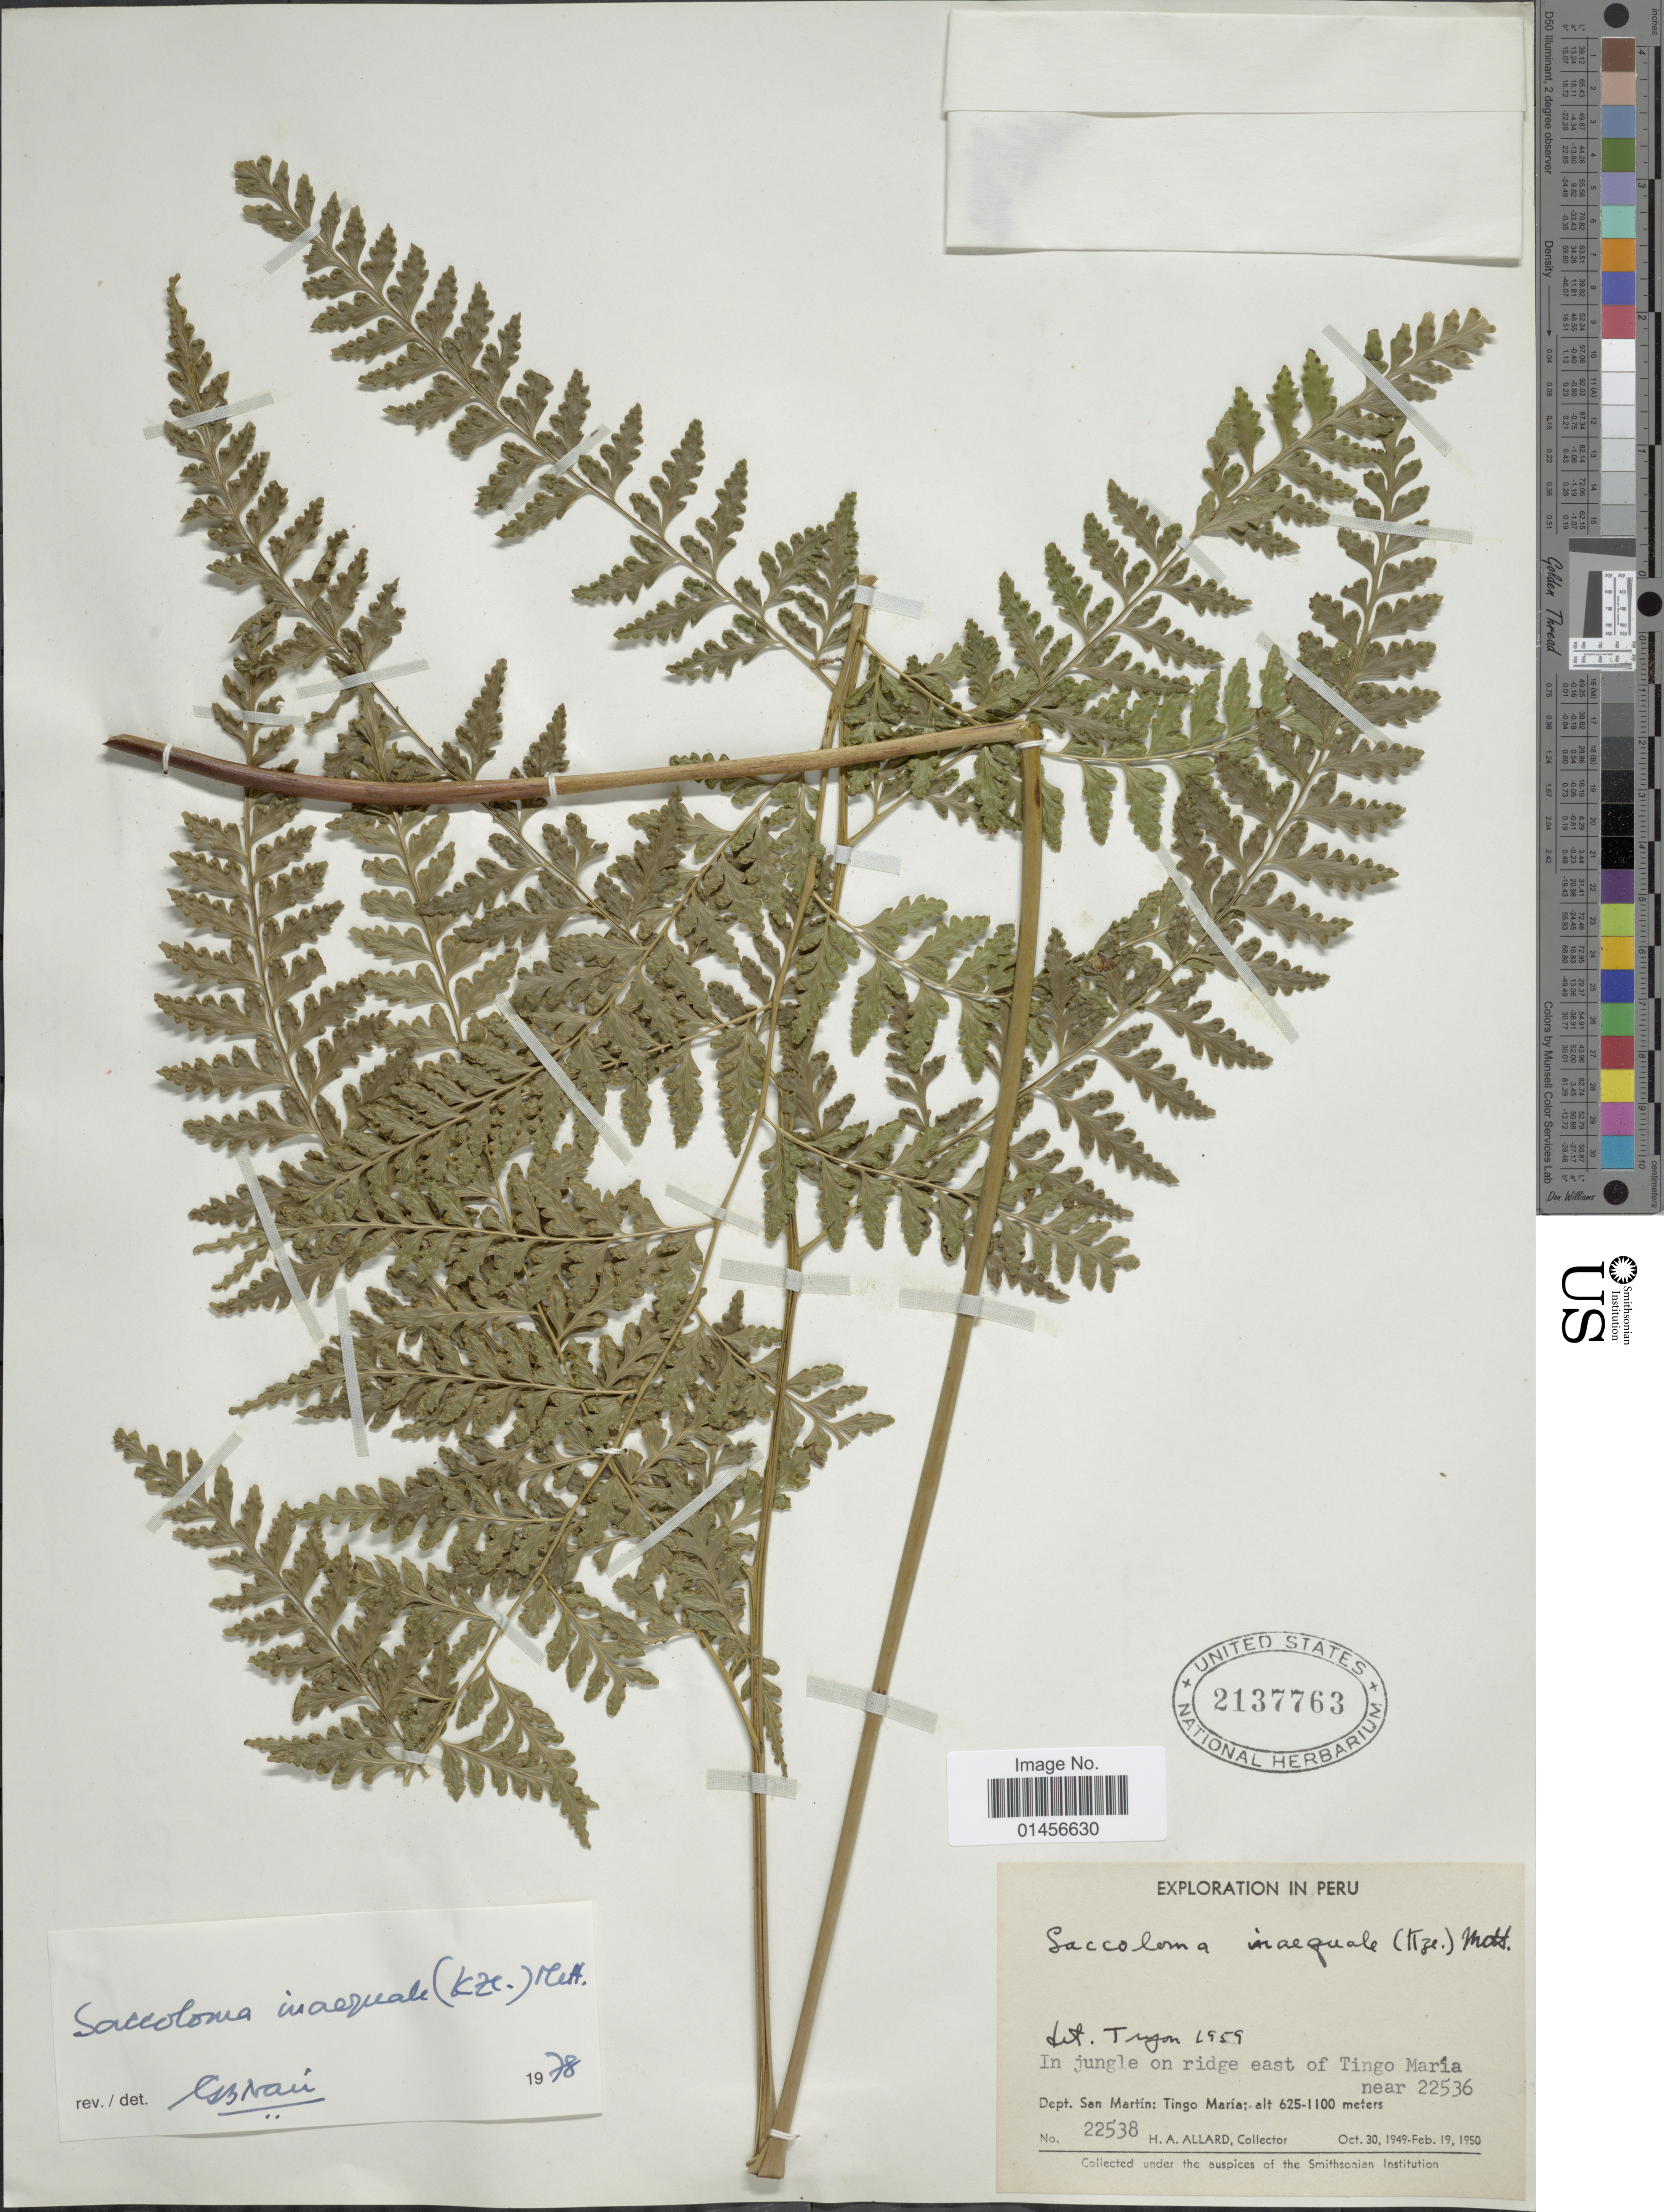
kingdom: Plantae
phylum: Tracheophyta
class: Polypodiopsida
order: Polypodiales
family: Saccolomataceae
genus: Saccoloma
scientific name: Saccoloma inaequale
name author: (Kunze) Mett.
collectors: H. A. Allard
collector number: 22539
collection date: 1949-10-30/1950-02-19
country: Peru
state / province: San Martín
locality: In jungle east of Tingo Mario near 22536, Tingo Maria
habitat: in jungle on ridge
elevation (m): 625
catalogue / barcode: US 2137763